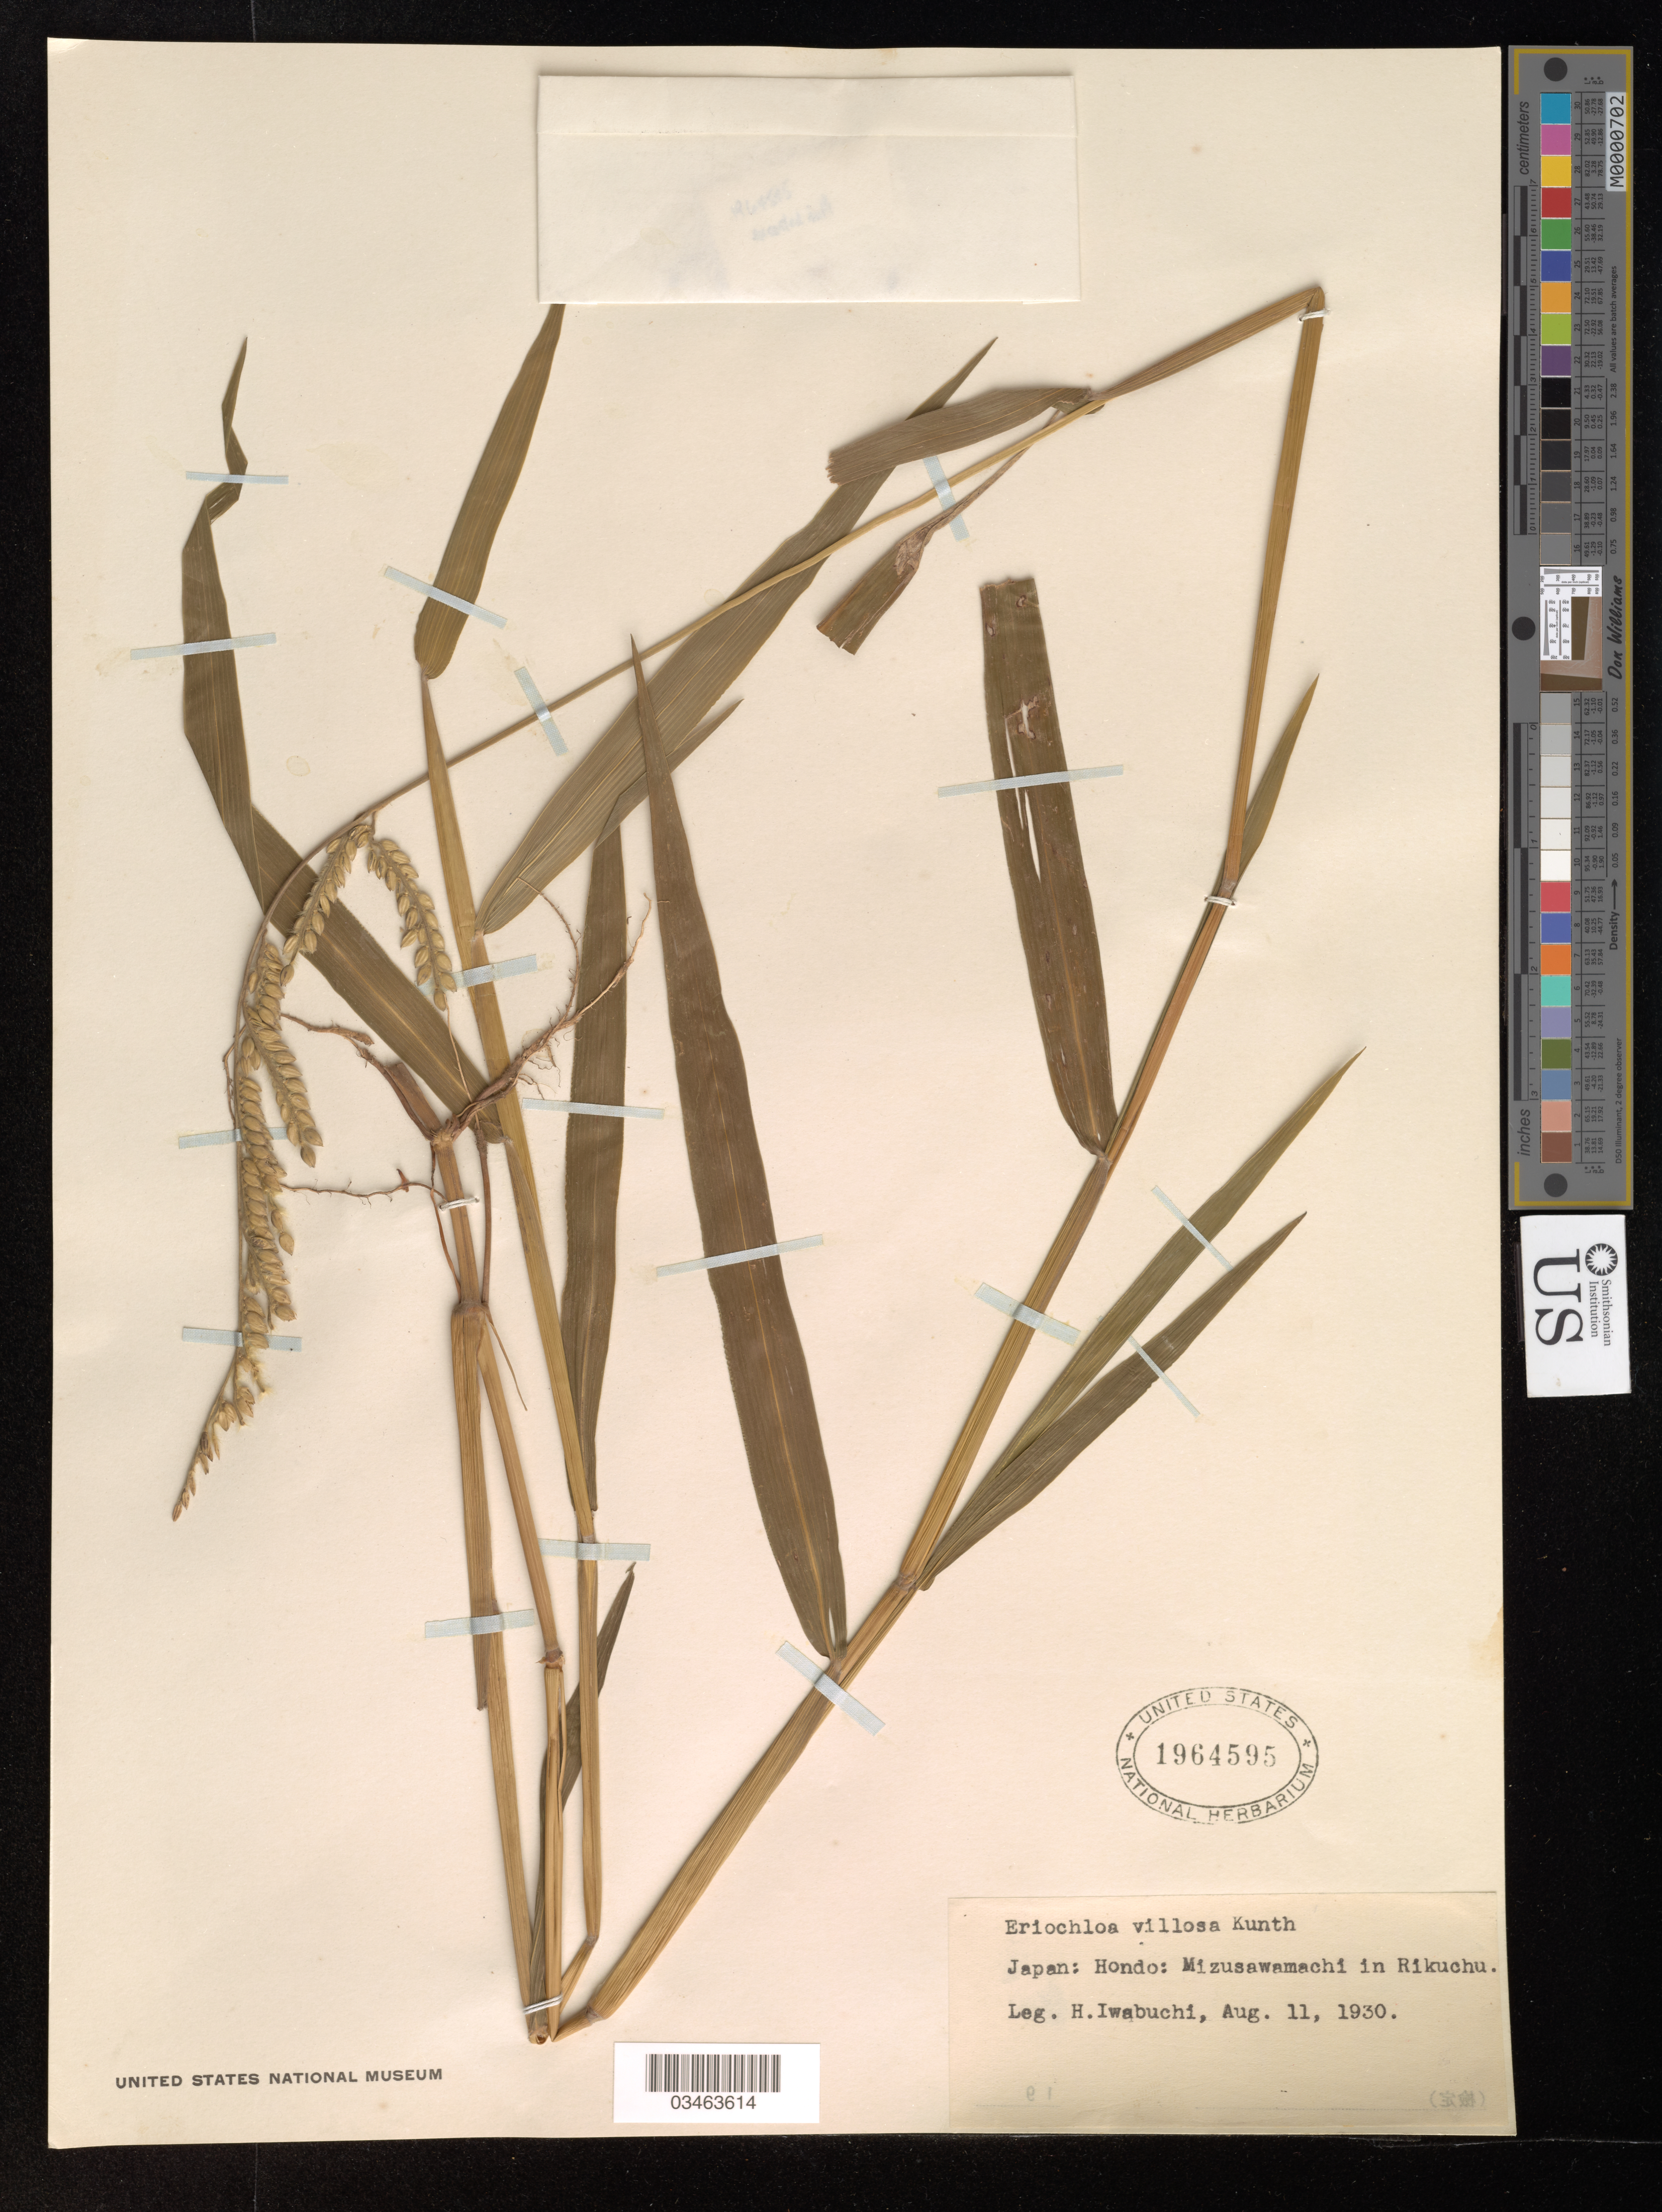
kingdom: Plantae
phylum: Tracheophyta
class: Liliopsida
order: Poales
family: Poaceae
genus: Eriochloa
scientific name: Eriochloa villosa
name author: (Thunb.) Kunth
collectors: H. Iwabuchi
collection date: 1930-08-11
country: Japan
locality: Hondo: Mizusawamachi in Rikuchu.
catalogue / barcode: US 1964595